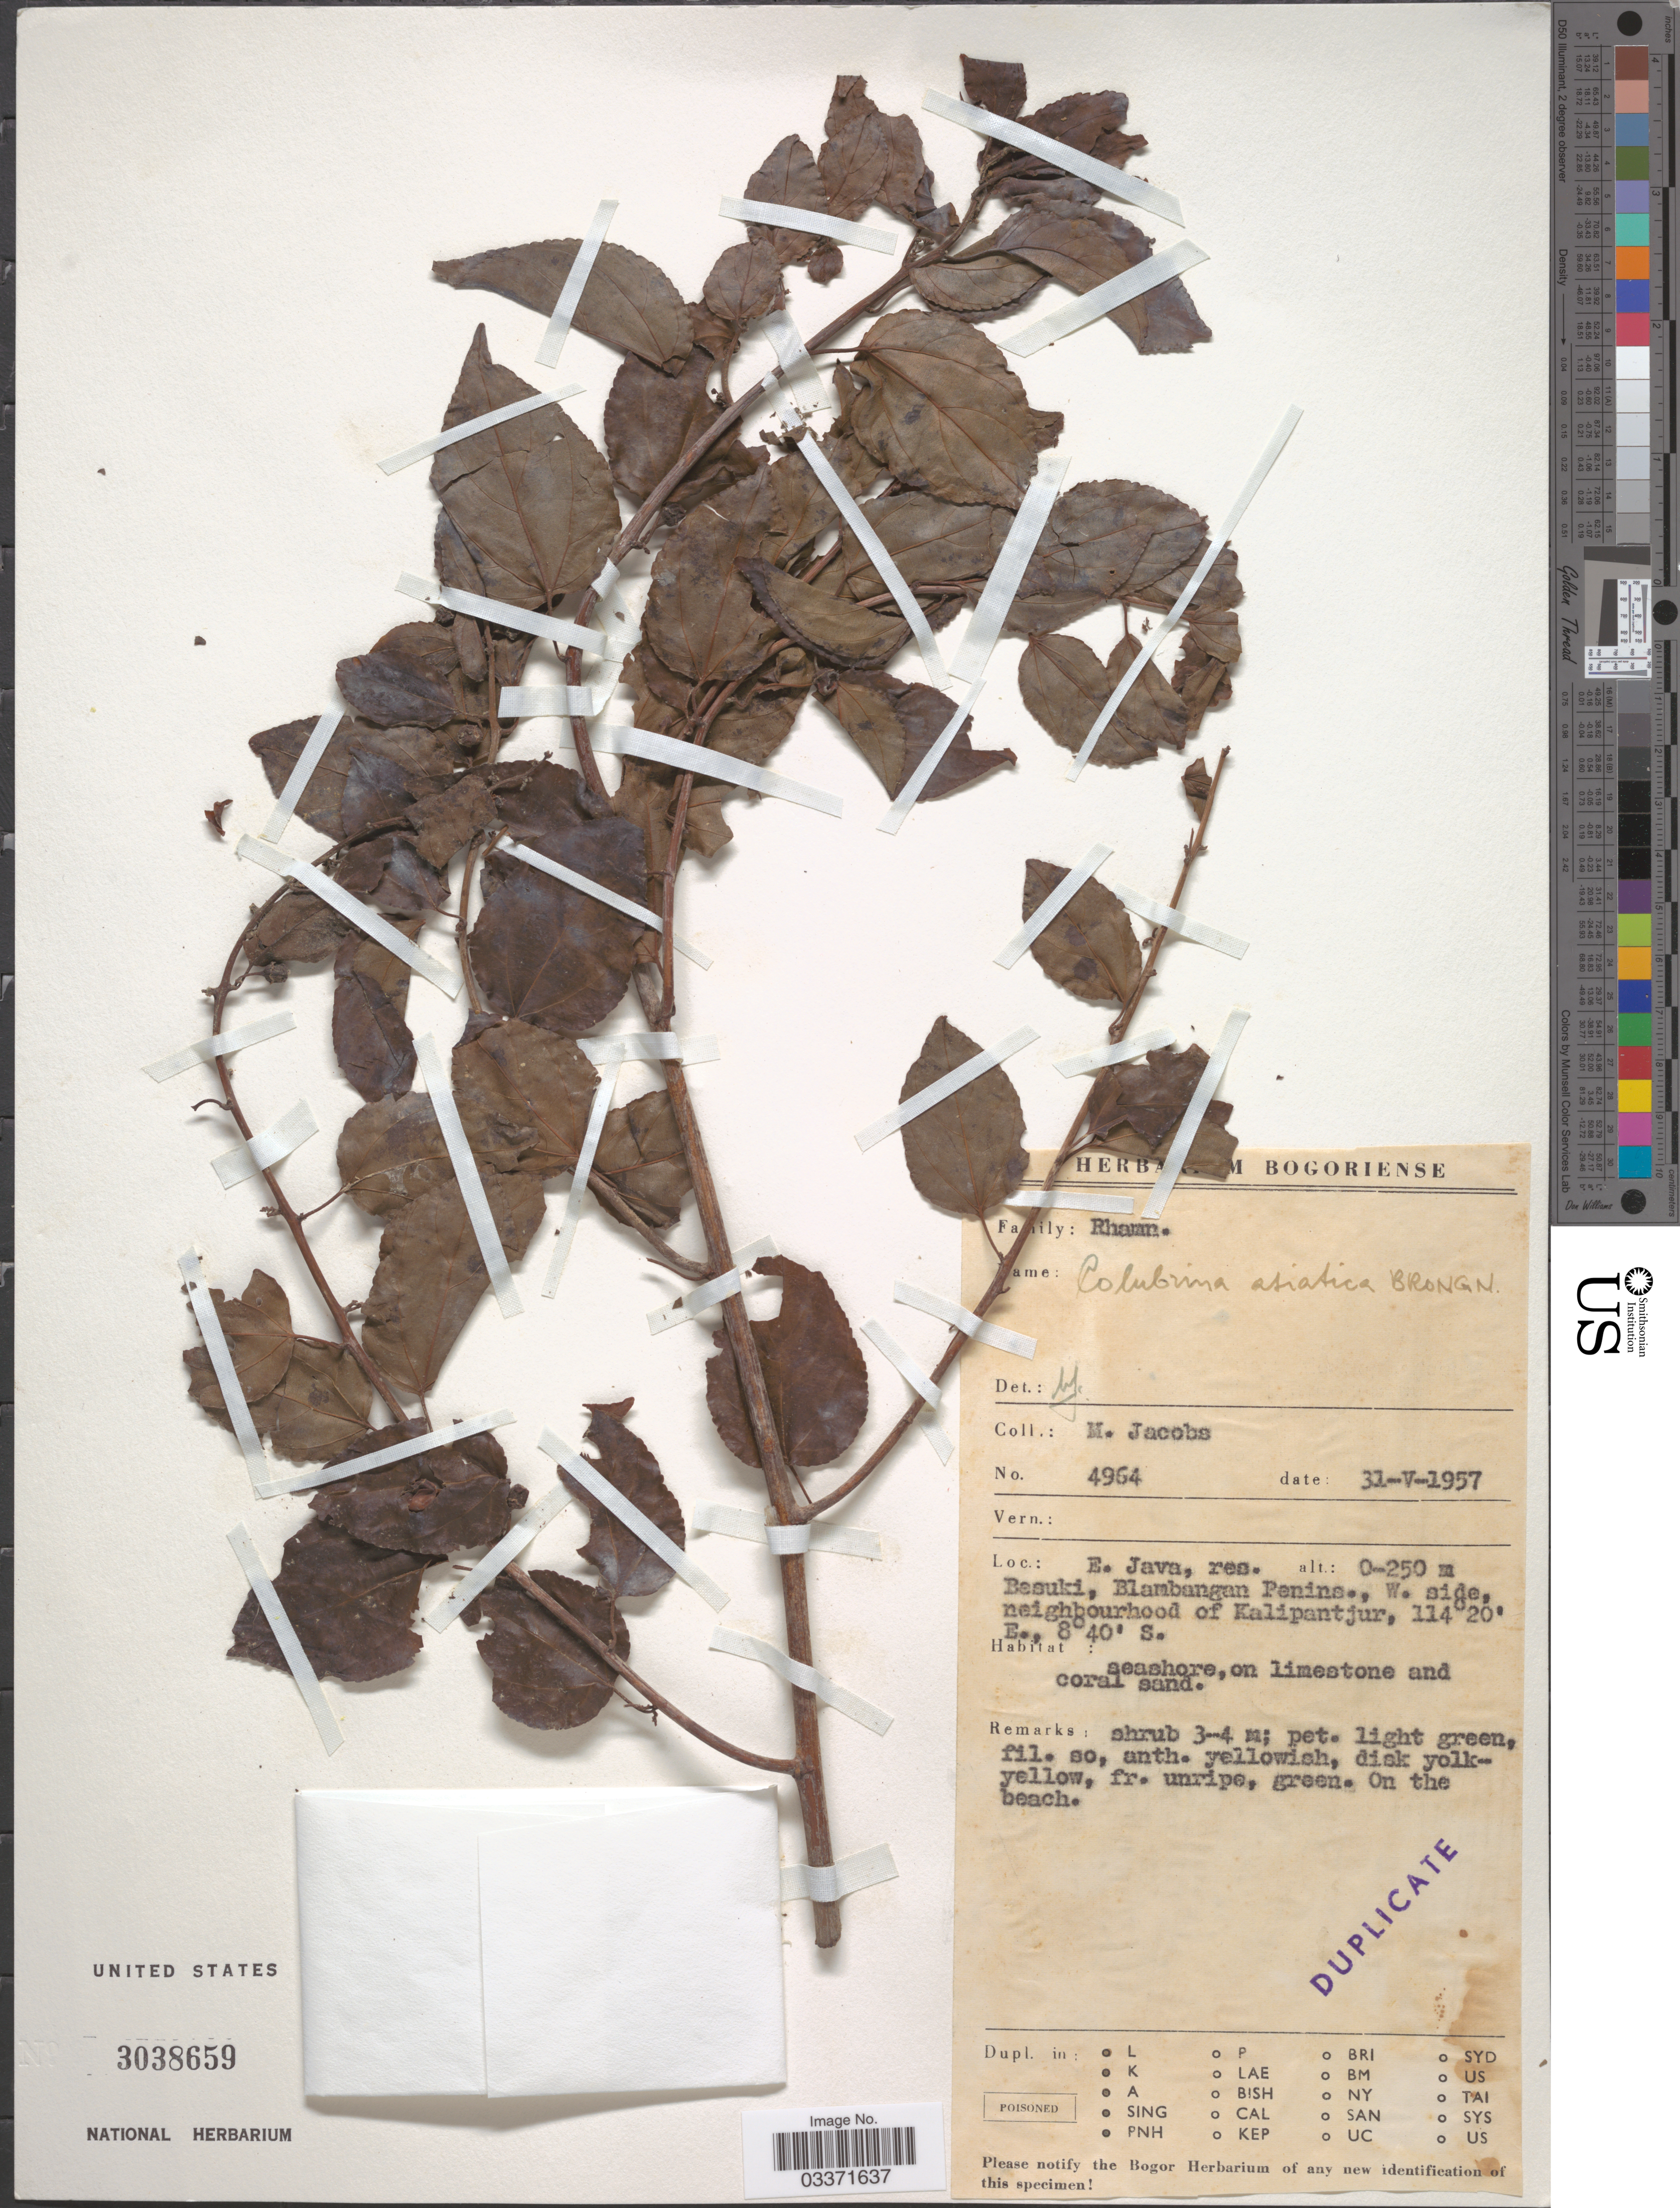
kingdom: Plantae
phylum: Tracheophyta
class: Magnoliopsida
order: Rosales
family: Rhamnaceae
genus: Colubrina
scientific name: Colubrina asiatica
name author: (L.) Brongn.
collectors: M. Jacobs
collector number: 4964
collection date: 1957-05-31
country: Indonesia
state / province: Java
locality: E. Java, res. Besuki, Blambangan Penins., W. side, neigbourhood of Kalipantjur.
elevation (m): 0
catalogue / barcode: US 3038659